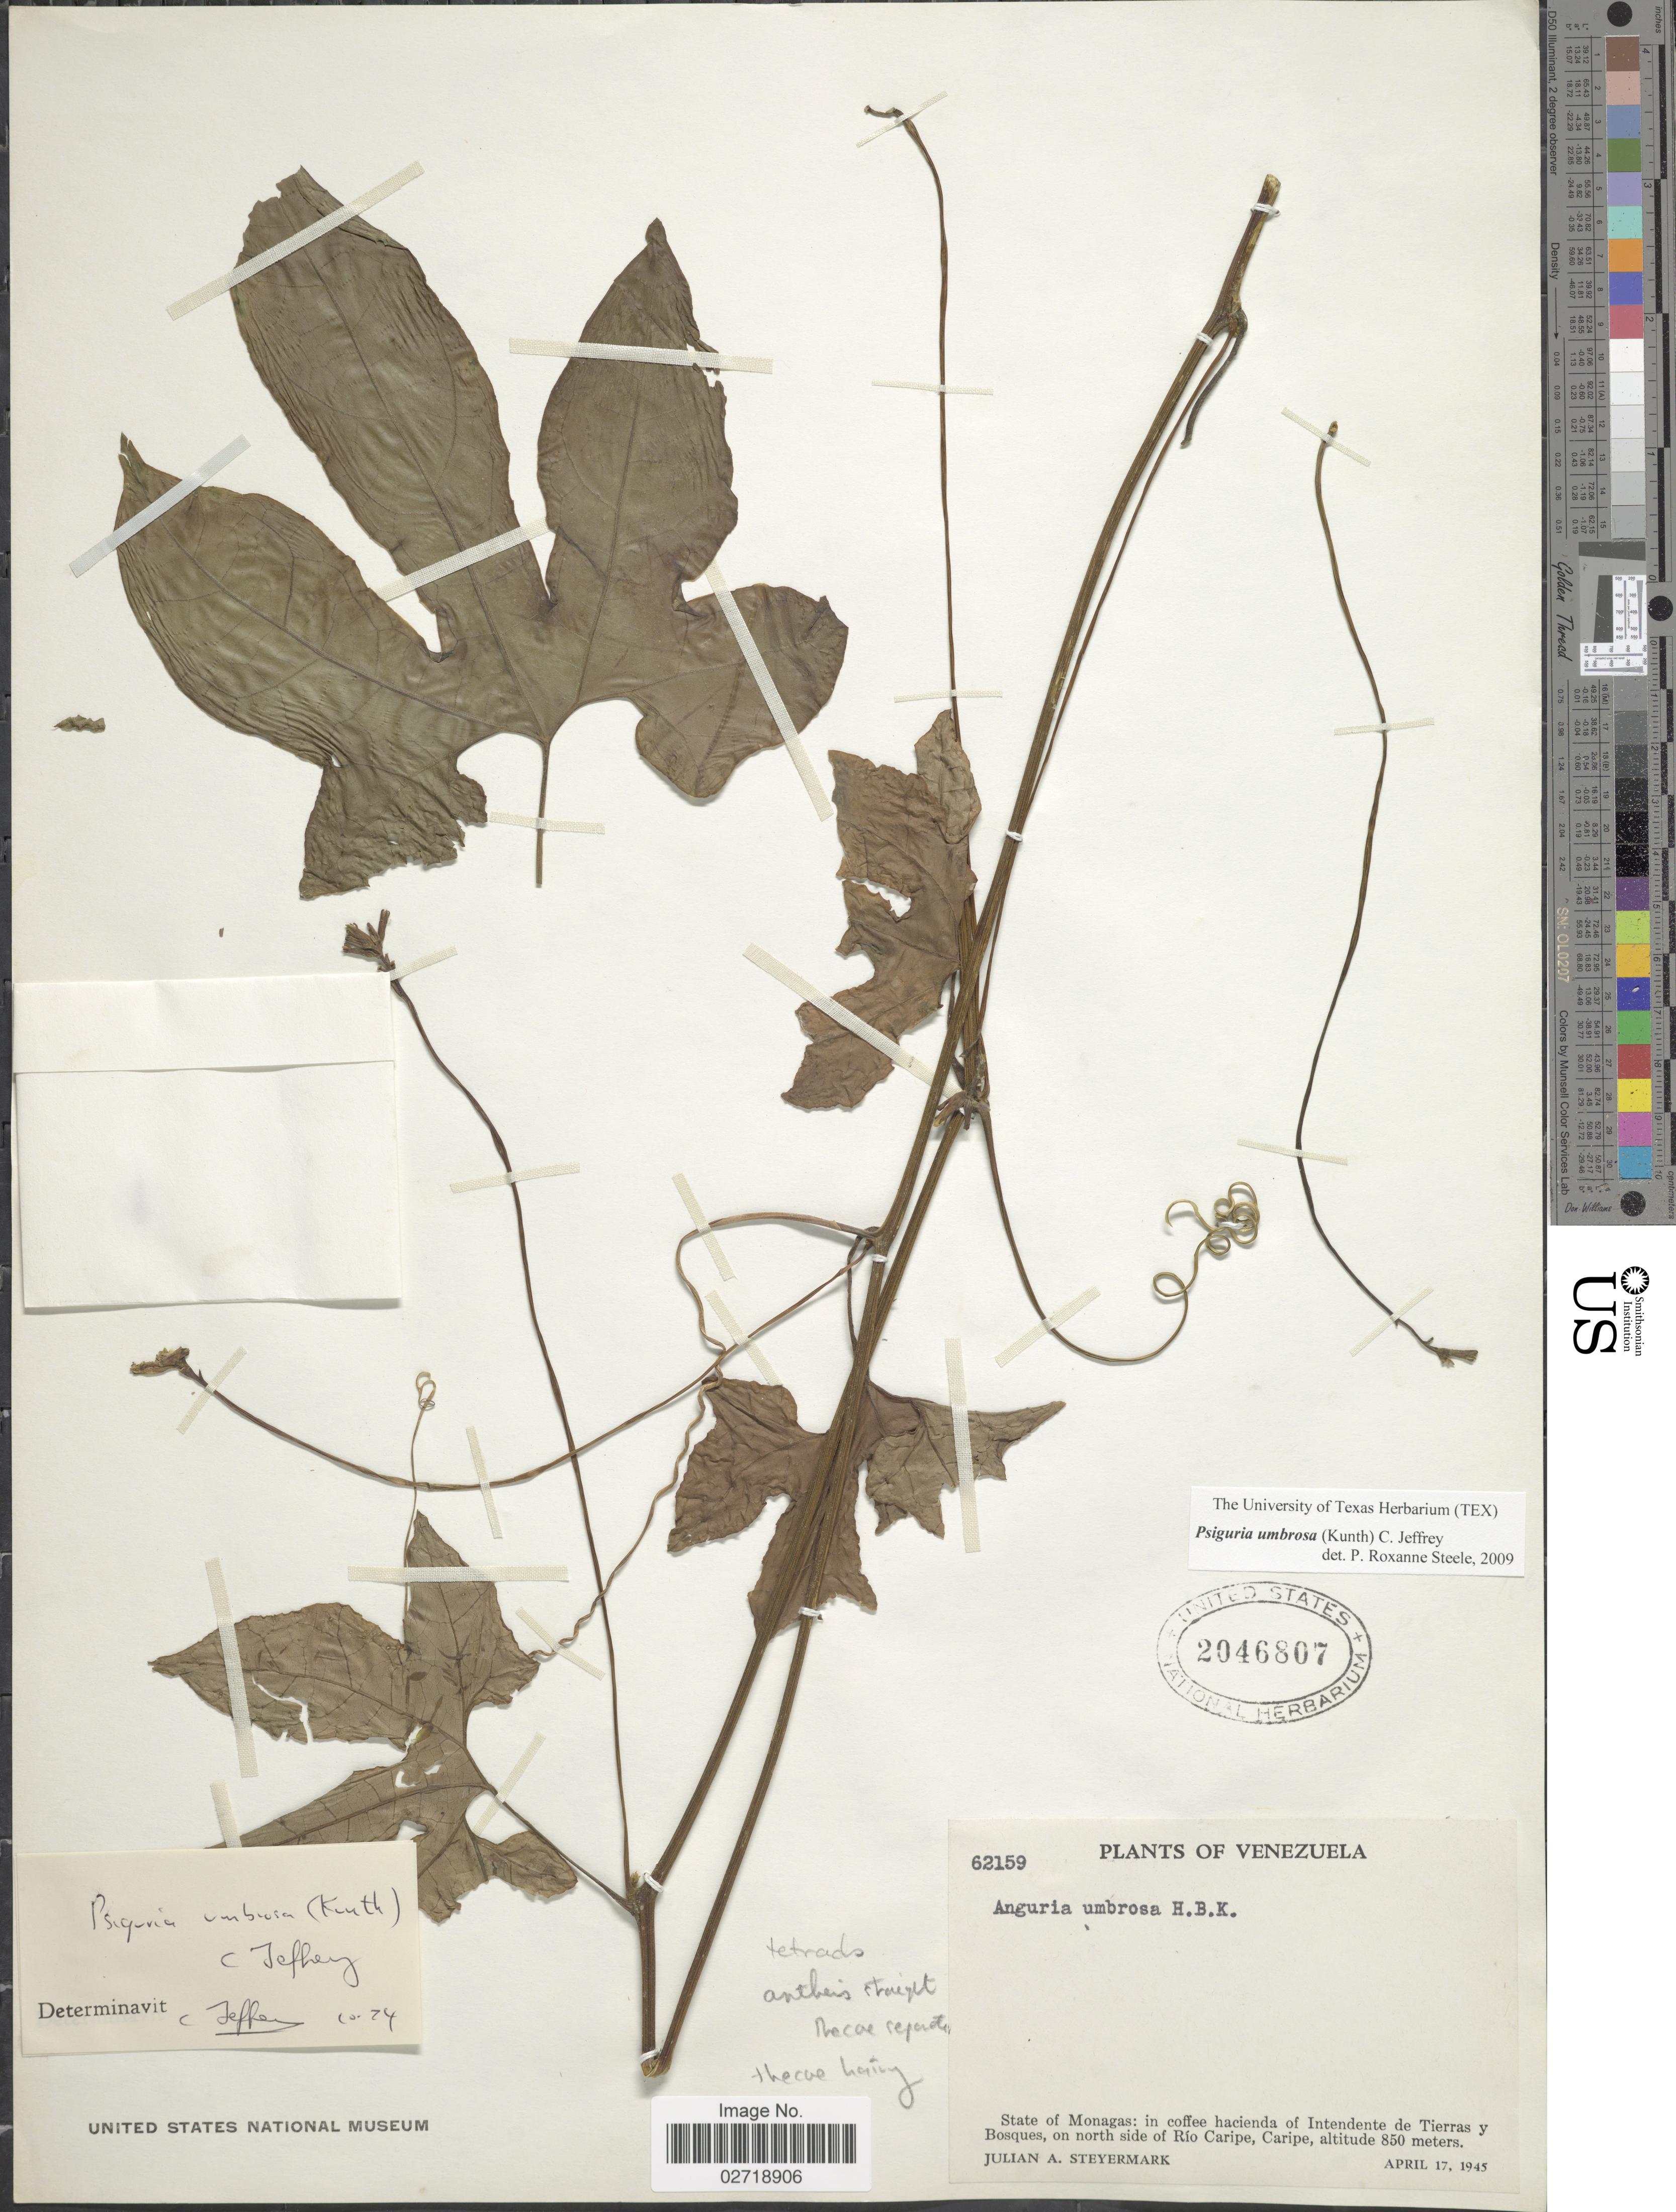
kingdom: Plantae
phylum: Tracheophyta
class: Magnoliopsida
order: Cucurbitales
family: Cucurbitaceae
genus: Psiguria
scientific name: Psiguria umbrosa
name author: (Kunth) C. Jeffrey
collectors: J. Steyermark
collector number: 62159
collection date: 1945-04-17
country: Venezuela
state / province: Monagas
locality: In coffee hacienda of Intendente de Tierras y Bosques, on north side of Rio Caripe, Caripe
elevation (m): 850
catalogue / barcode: US 2046807